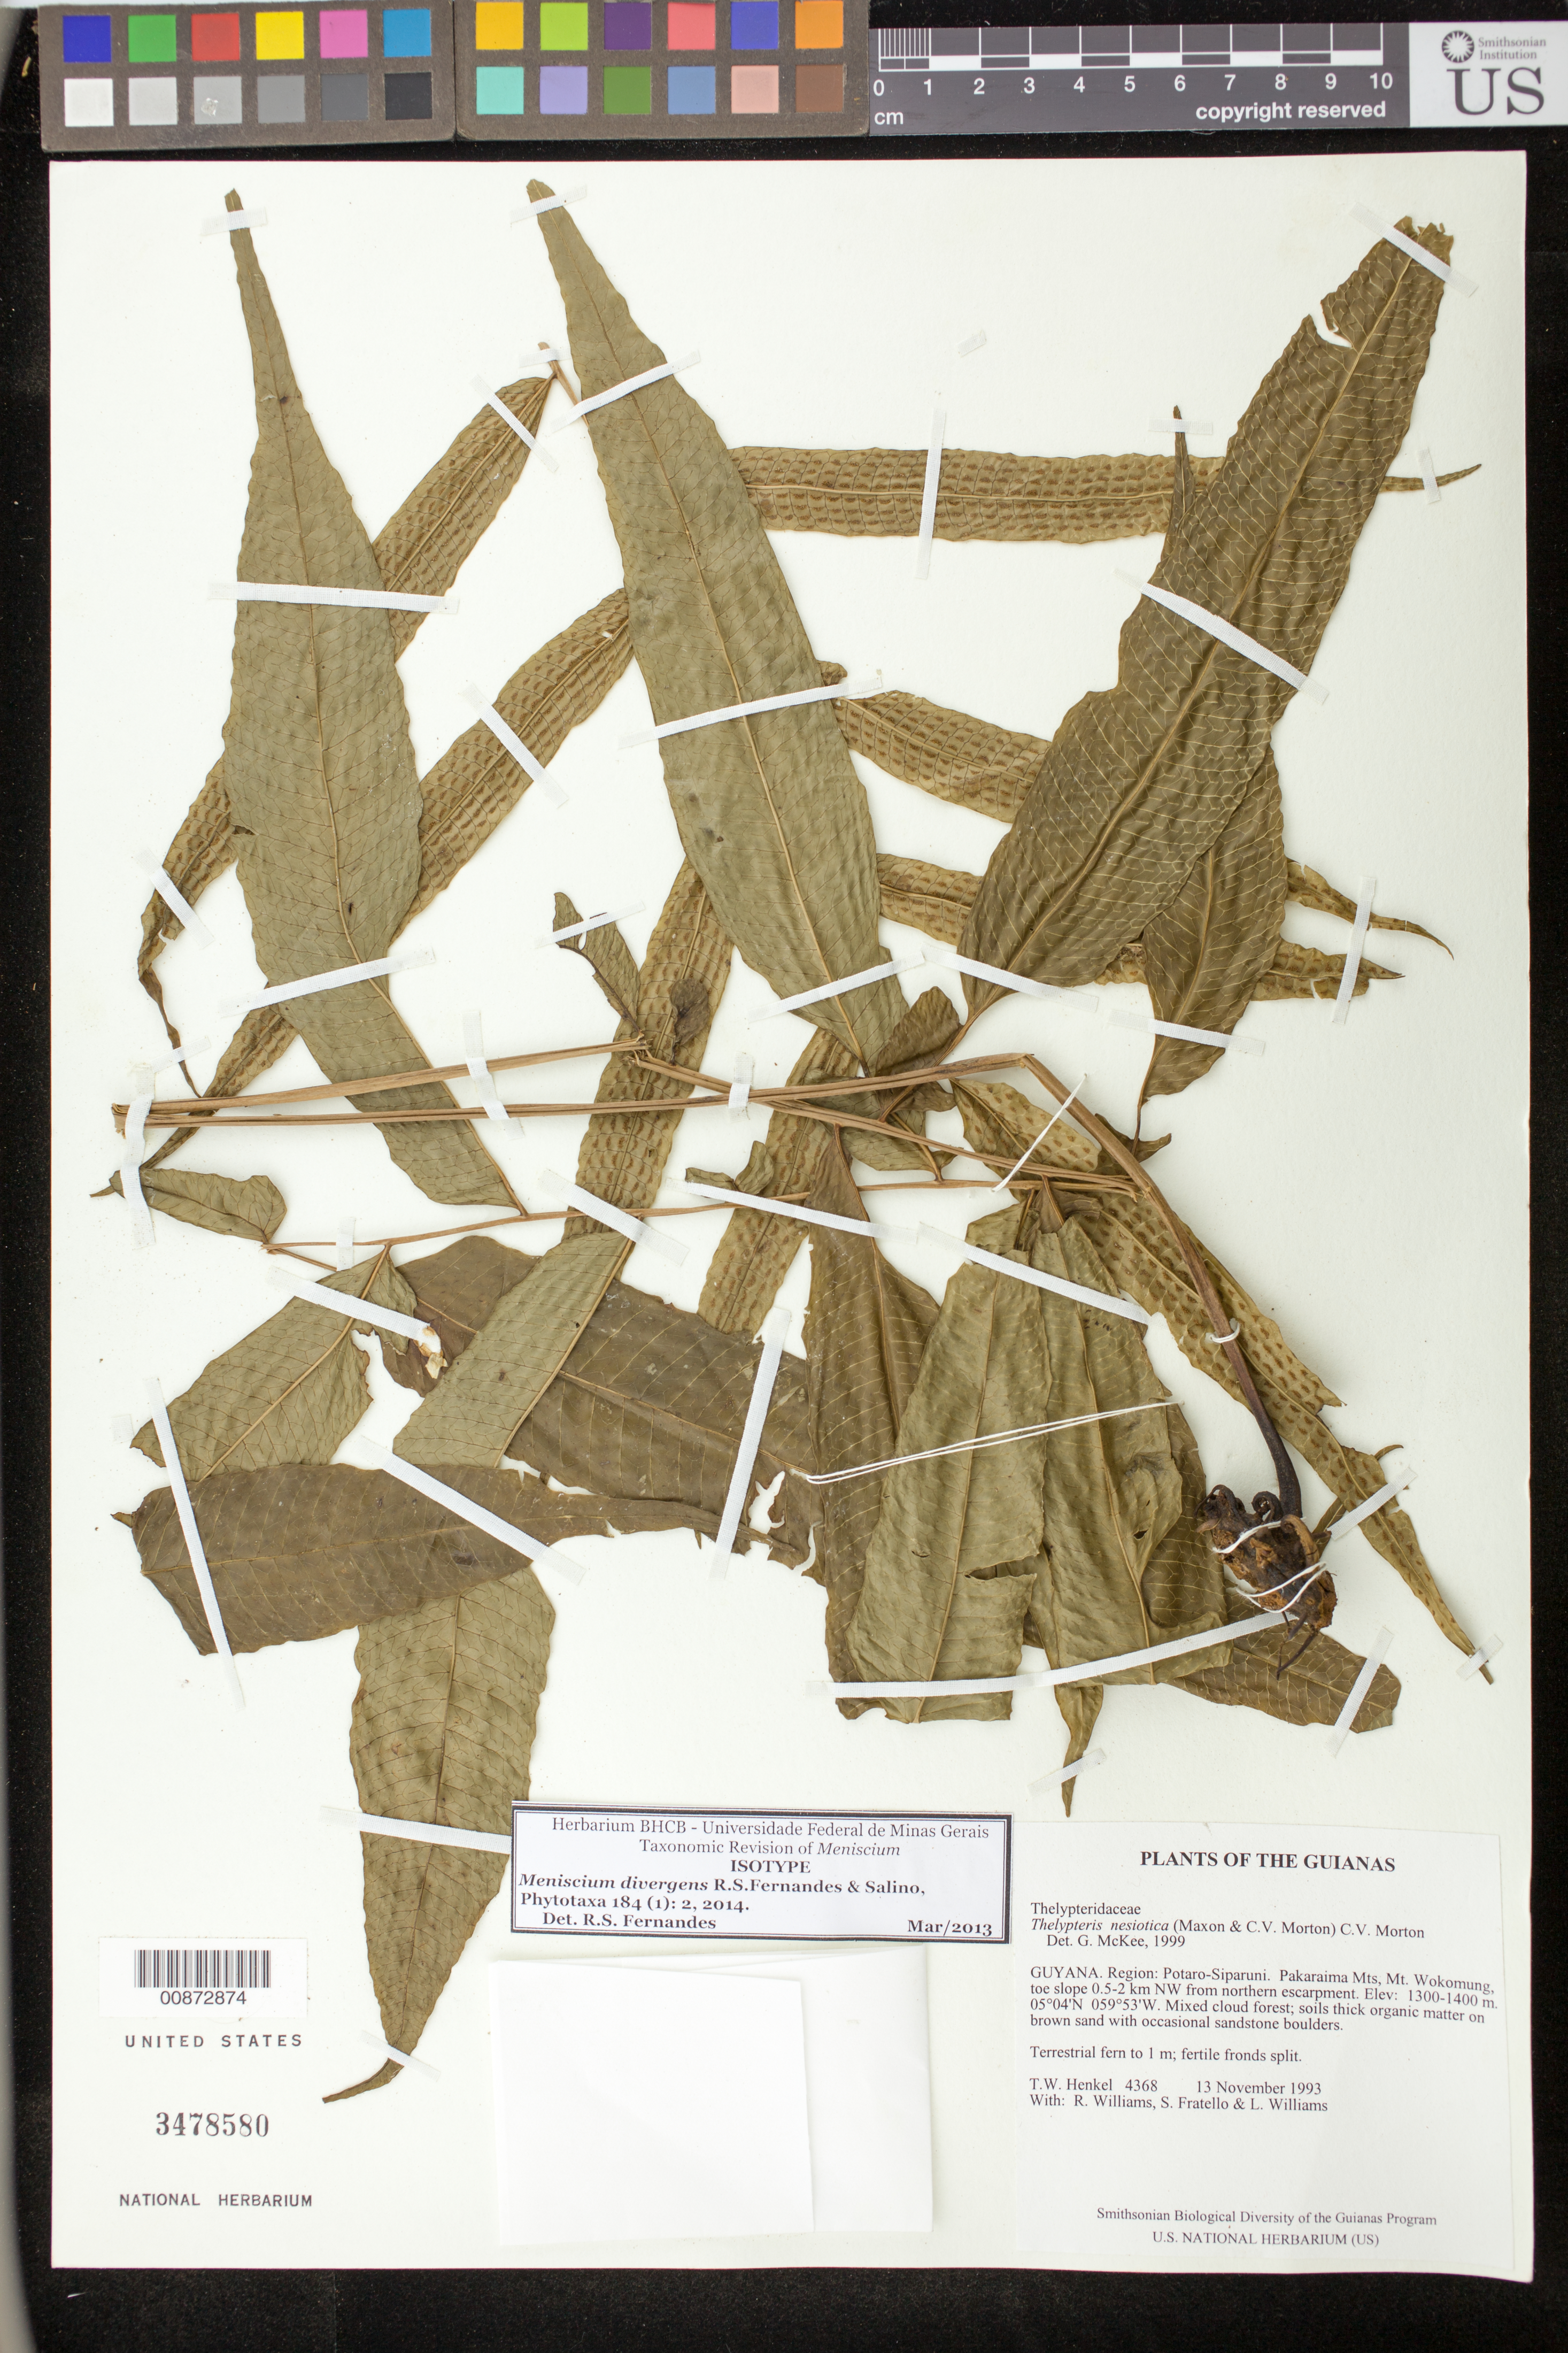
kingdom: Plantae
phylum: Tracheophyta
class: Polypodiopsida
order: Polypodiales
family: Thelypteridaceae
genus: Meniscium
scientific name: Meniscium divergens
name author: R.S. Fern. & Salino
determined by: Fernandes, Rozijane Santos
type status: Isotype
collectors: T. Henkel, R. Williams, S. Fratello & L. Williams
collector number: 4368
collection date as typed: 13 November 1993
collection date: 1993-11-13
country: Guyana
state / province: Potaro-Siparuni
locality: Pakaraima Mts, Mt. Wokomung, toe slope 0.5-2 km NW from northern escarpment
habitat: Mixed cloud forest; soils thick organic matter on brown sand with occasional sandstone boulders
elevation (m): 1300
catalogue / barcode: US 3478580